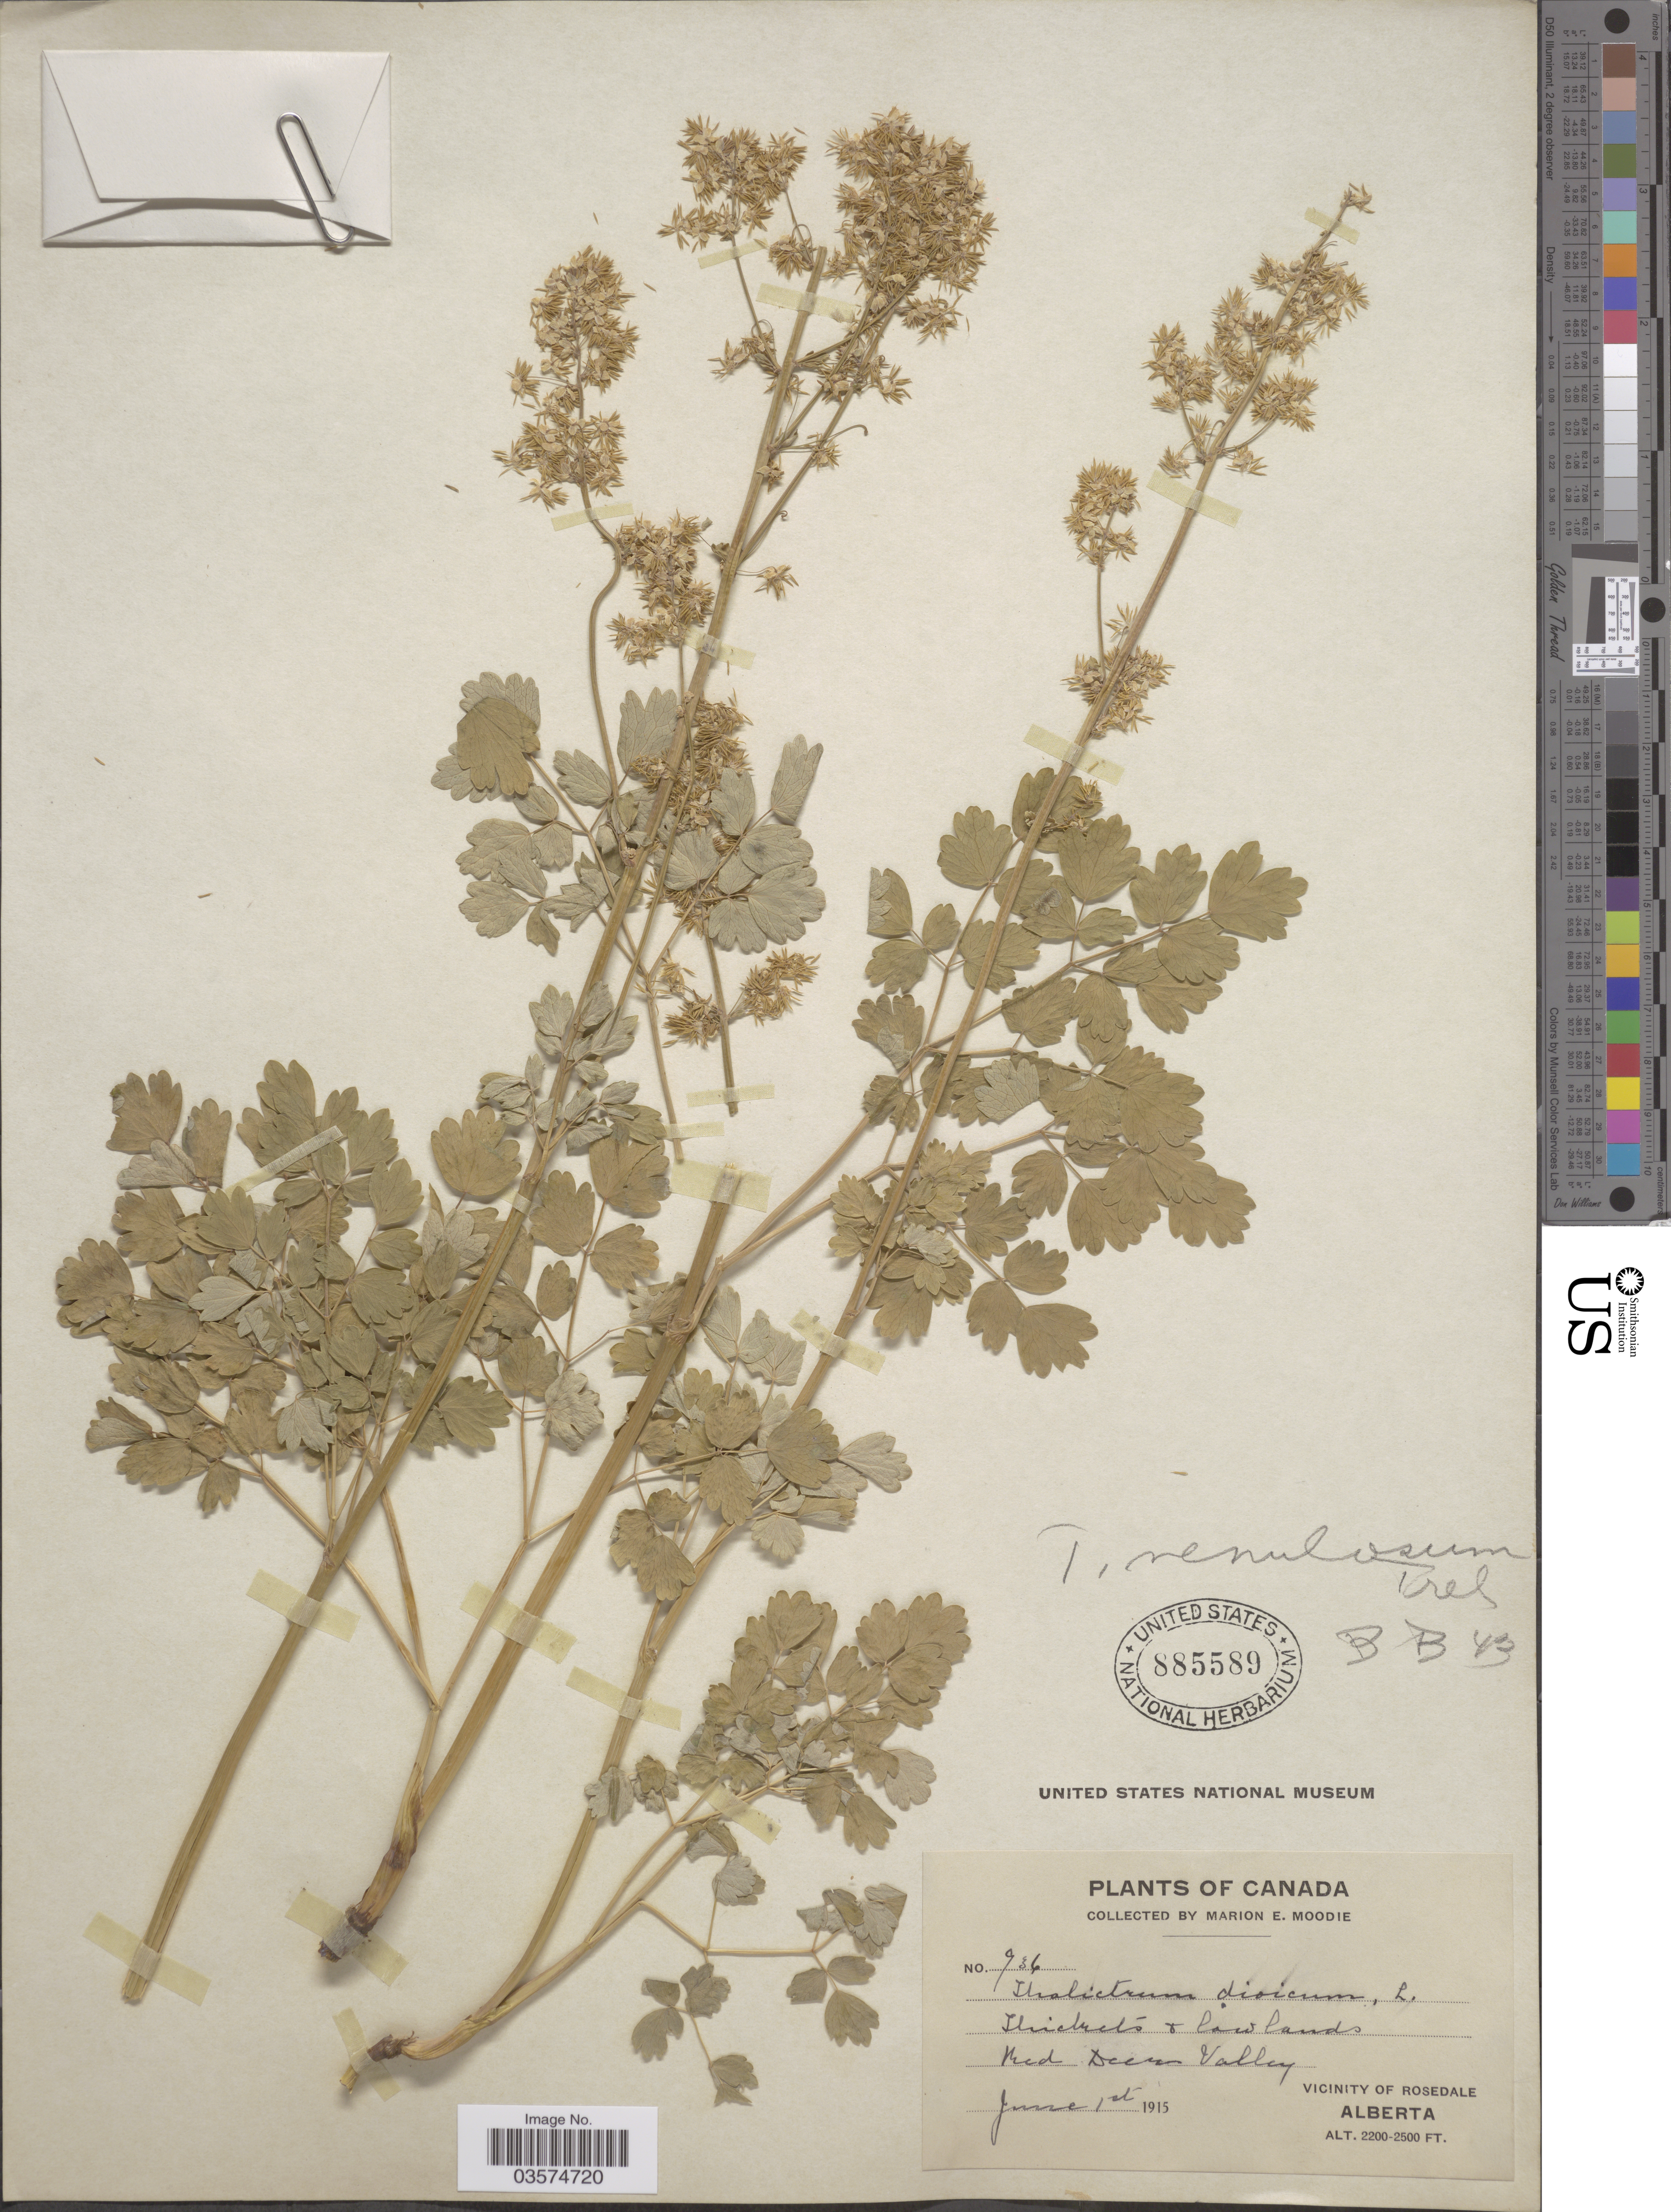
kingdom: Plantae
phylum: Tracheophyta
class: Magnoliopsida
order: Ranunculales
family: Ranunculaceae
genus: Thalictrum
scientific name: Thalictrum venulosum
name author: Trel.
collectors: M. E. Moodie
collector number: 936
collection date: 1915-06-01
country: Canada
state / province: Alberta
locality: Thickets & low lands. Red Deer Valley. Vicinity of Rosedale.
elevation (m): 671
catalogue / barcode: US 885589